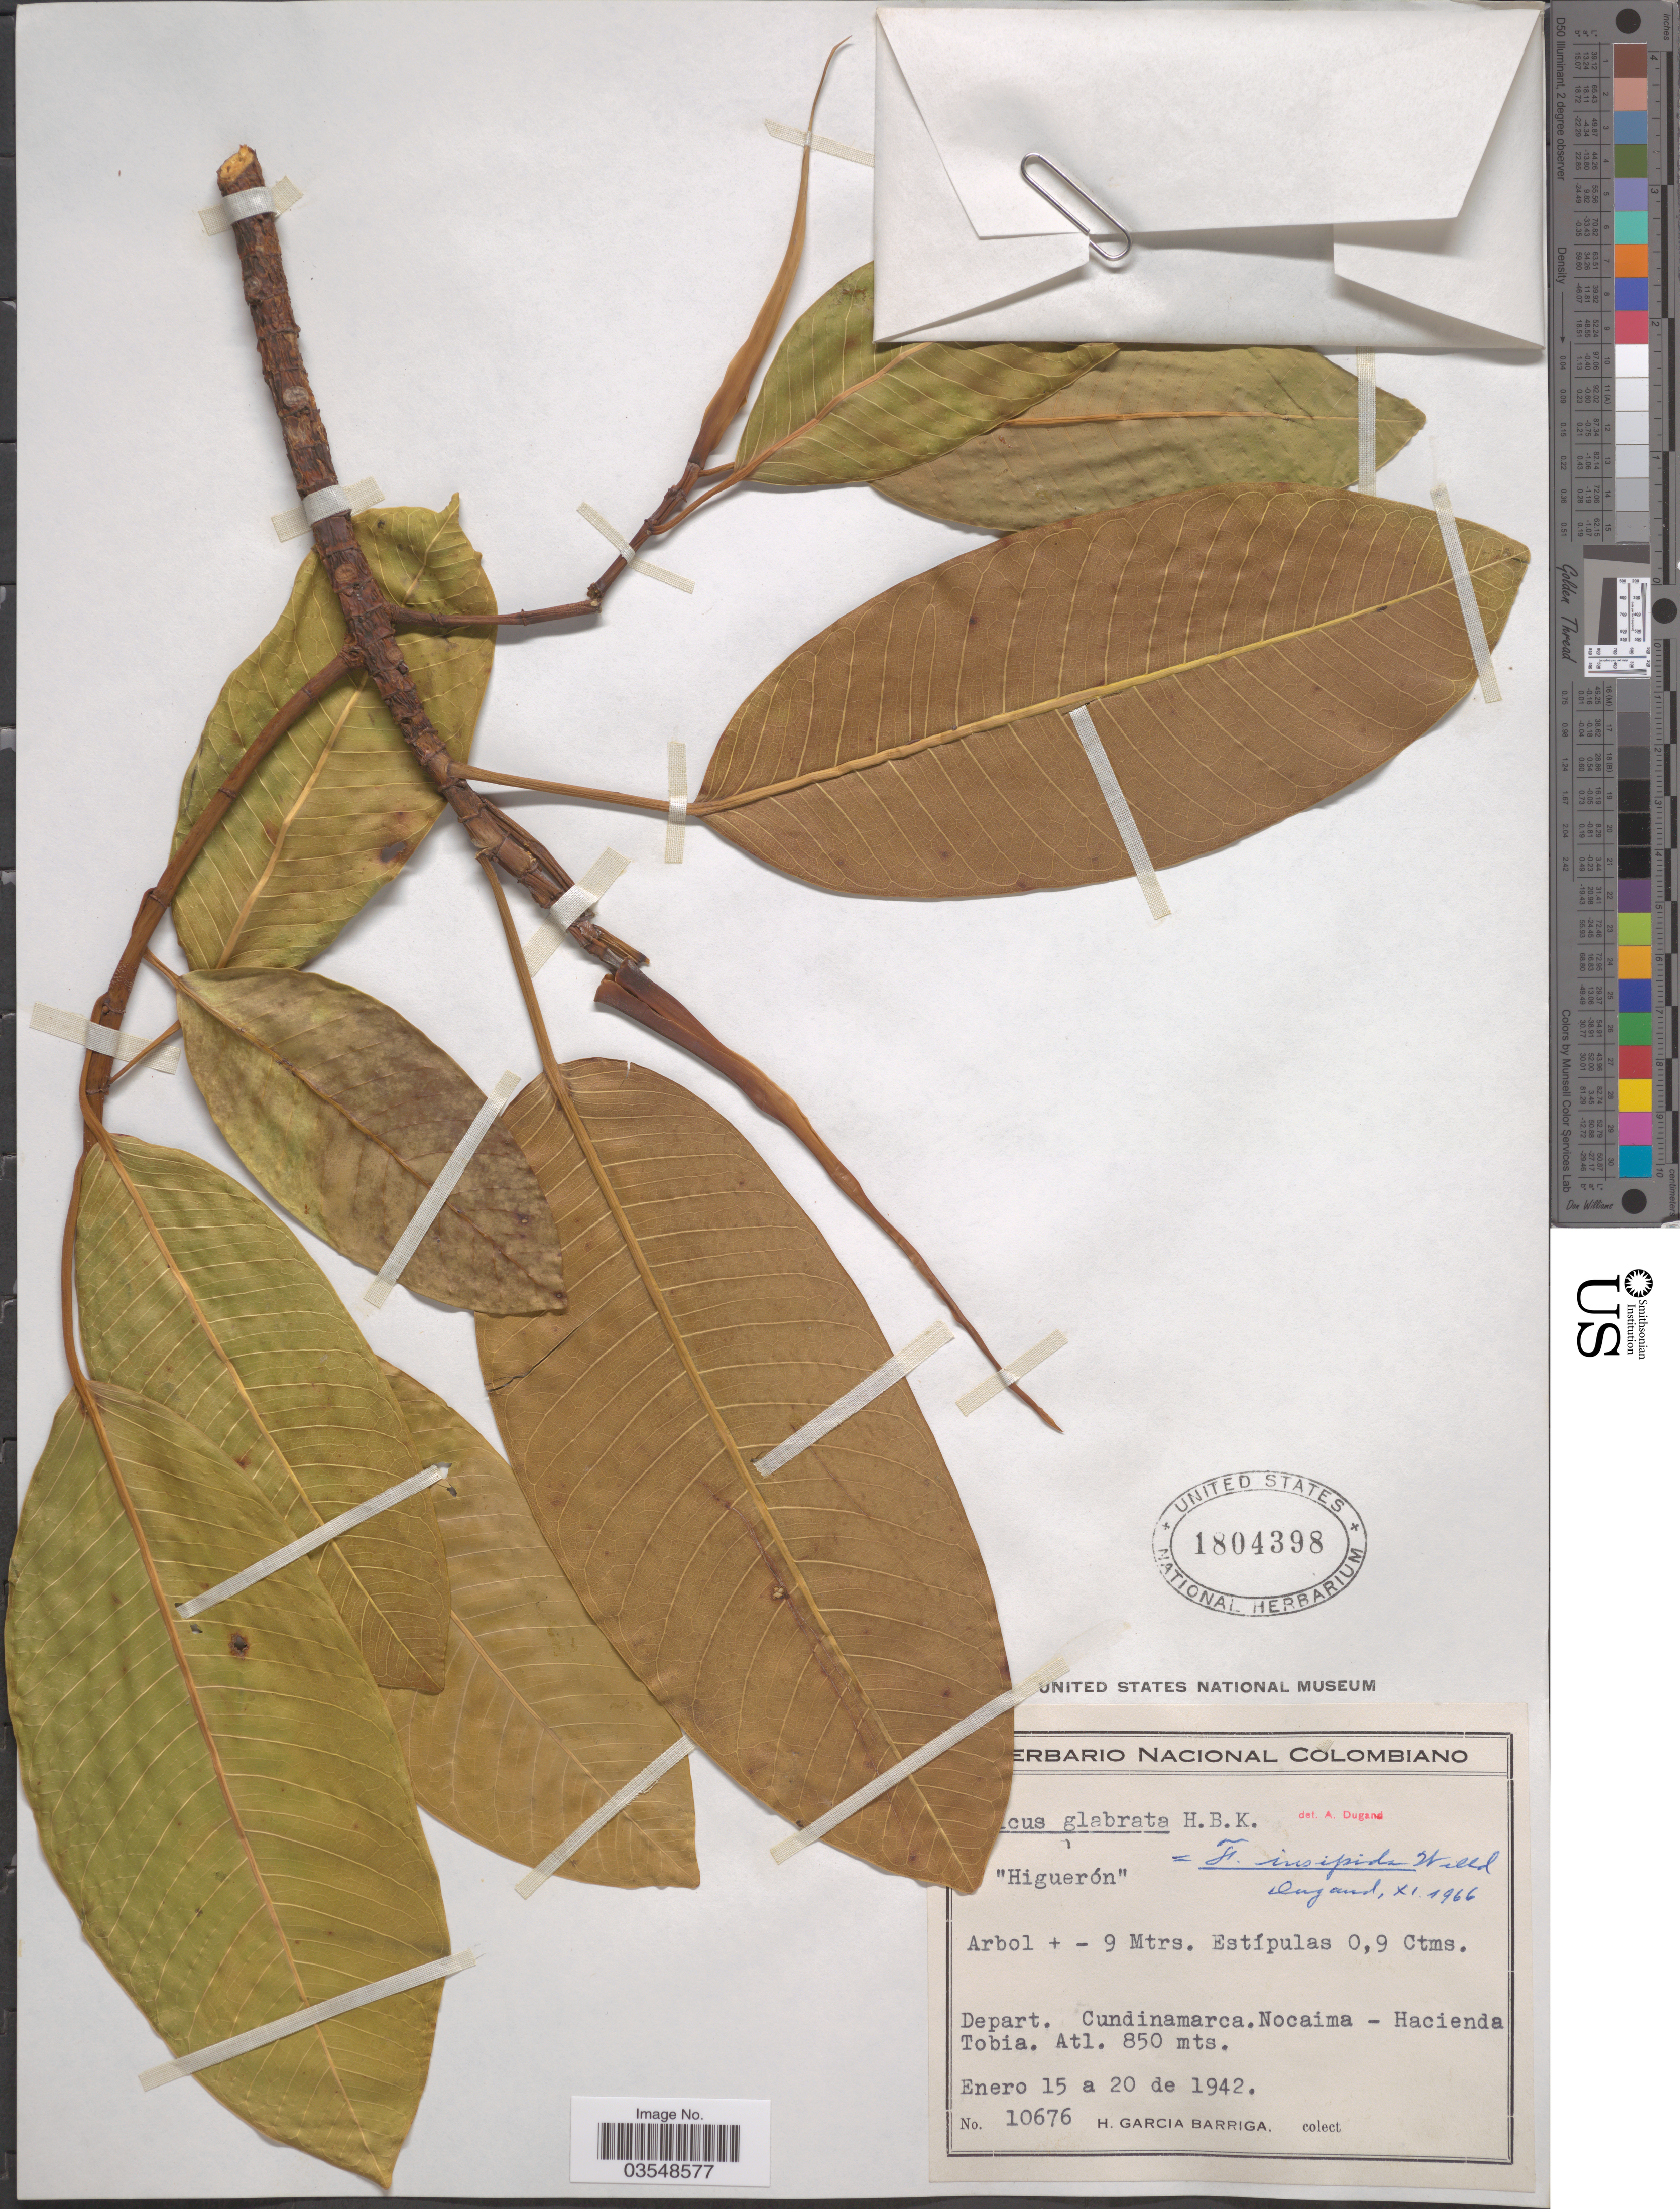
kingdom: Plantae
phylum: Tracheophyta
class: Magnoliopsida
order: Rosales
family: Moraceae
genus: Ficus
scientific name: Ficus glabrata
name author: Kunth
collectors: H. García Barriga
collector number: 10676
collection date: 1942-01-15/1942-01-20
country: Colombia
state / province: Cundinamarca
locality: Depart. Cundinamarca. Nocaima - Hacienda Tobia.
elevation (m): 850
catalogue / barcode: US 1804398